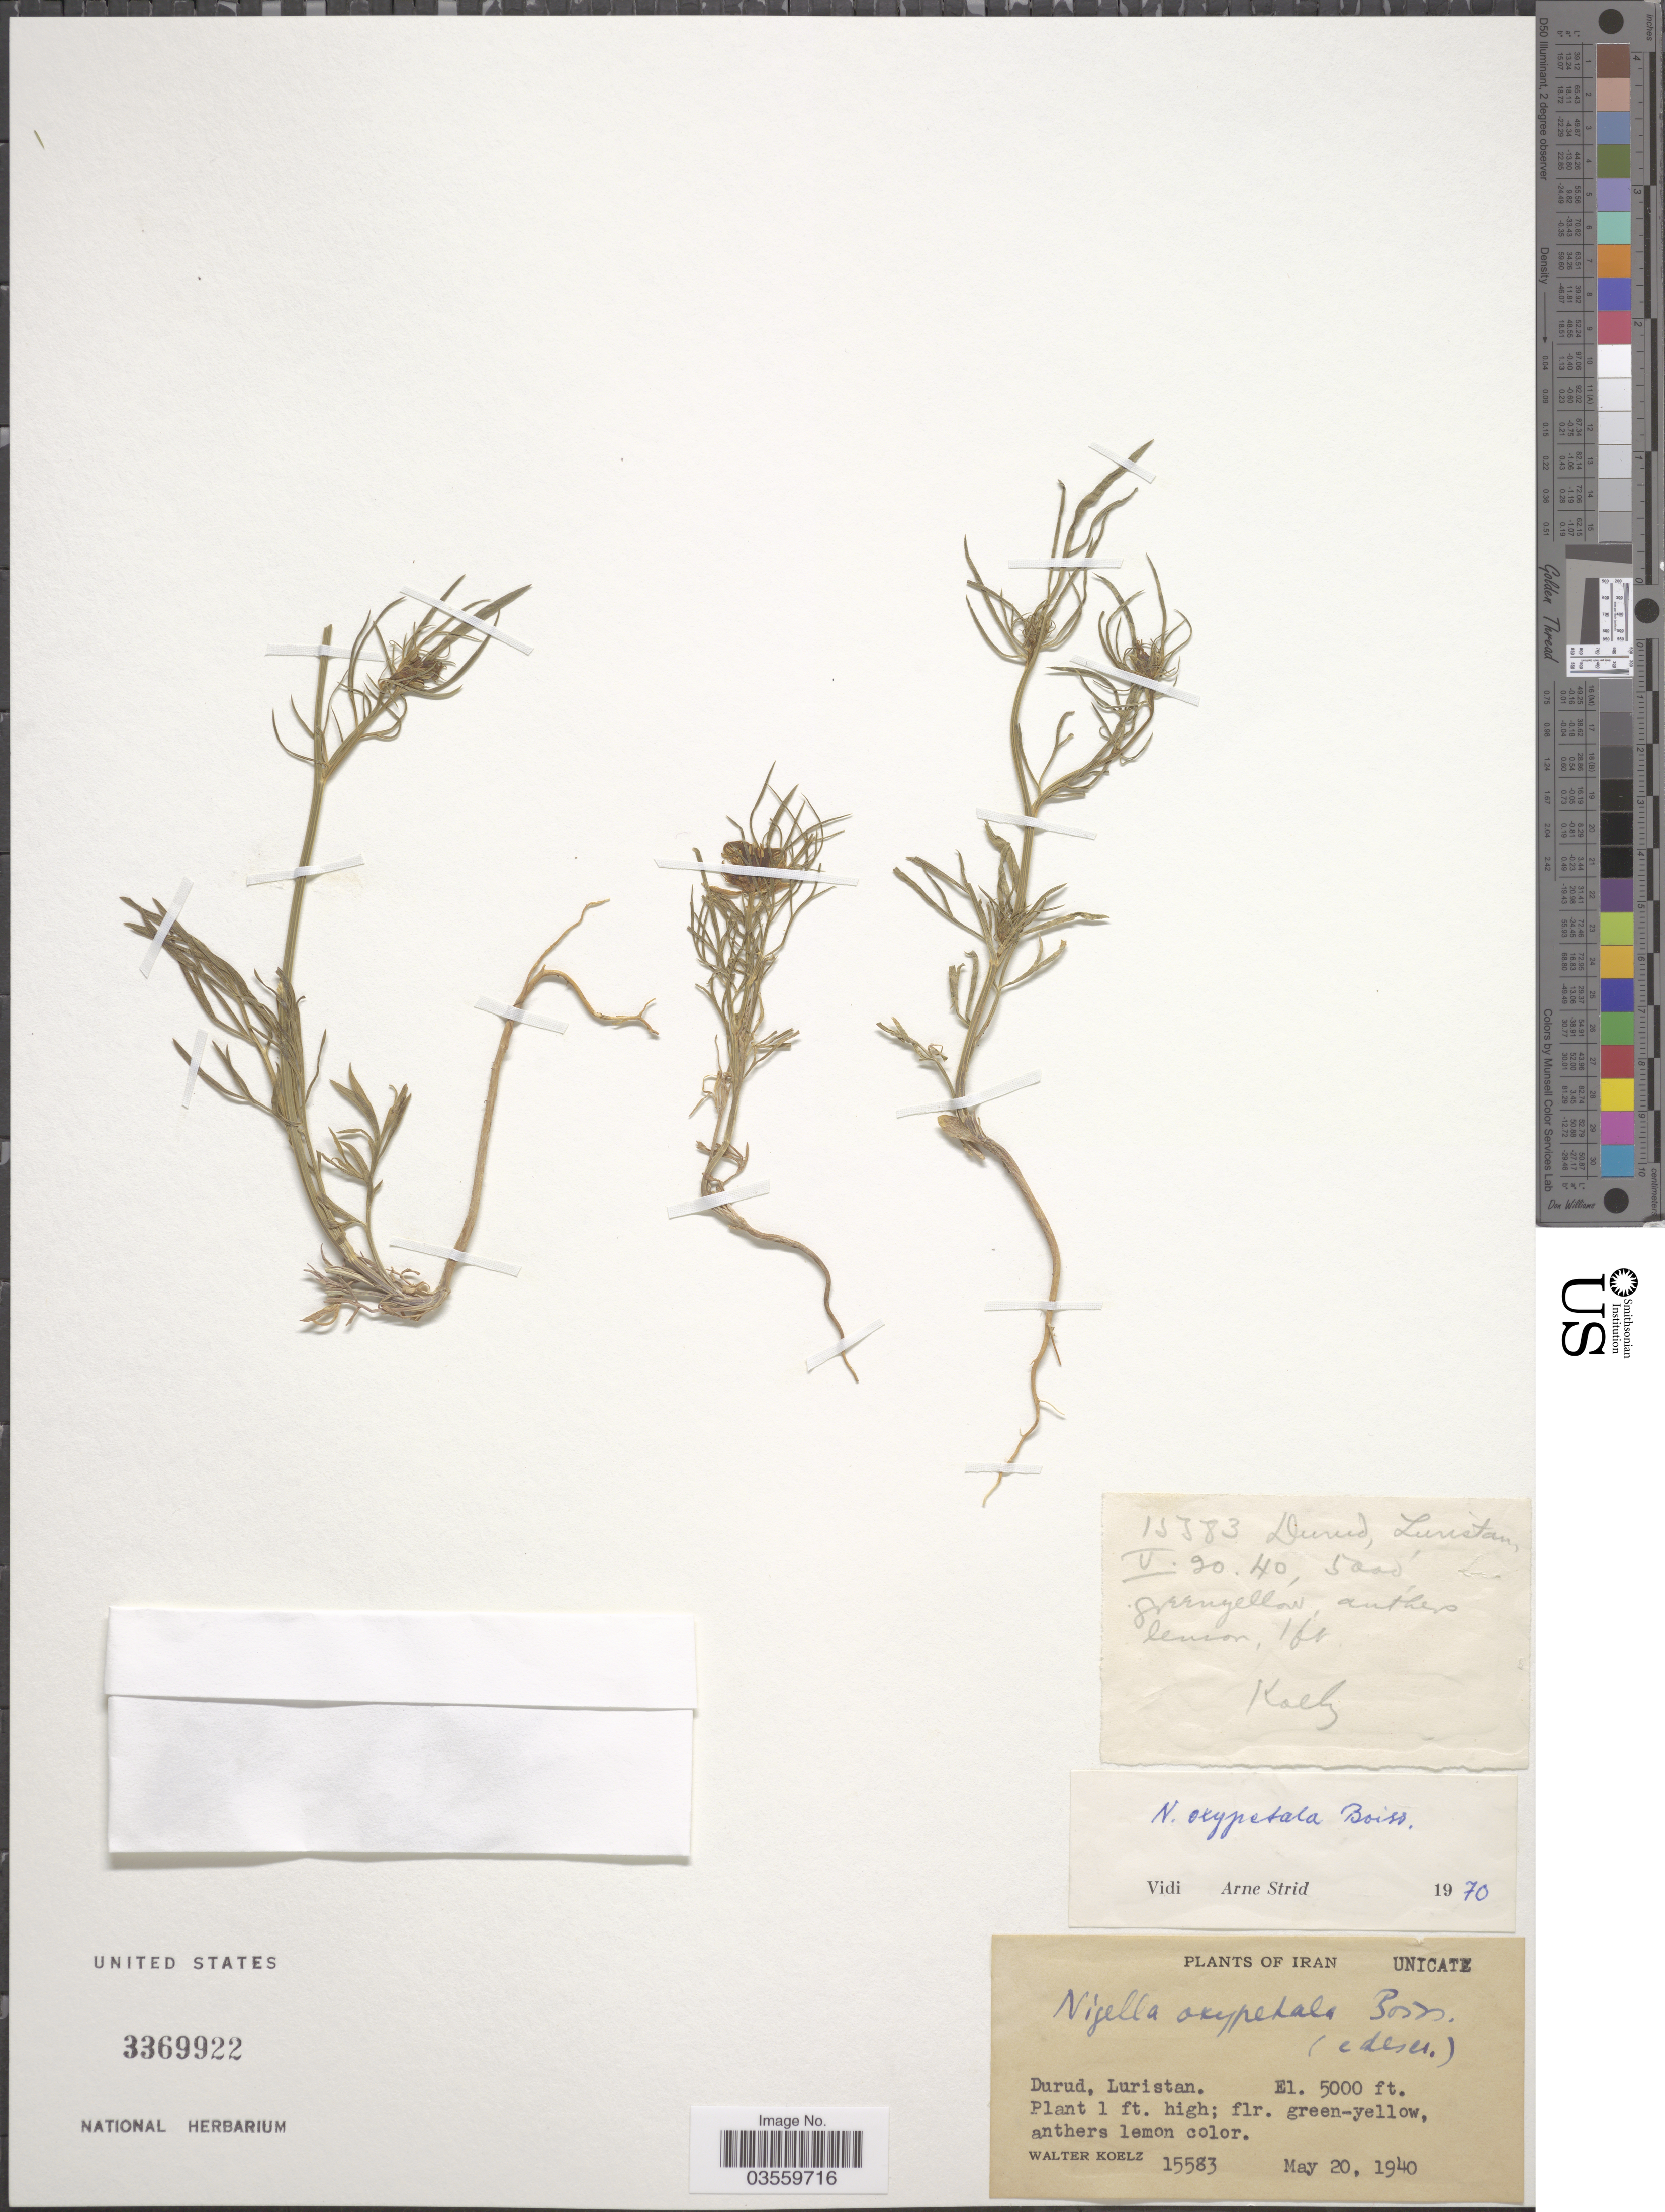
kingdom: Plantae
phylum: Tracheophyta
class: Magnoliopsida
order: Ranunculales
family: Ranunculaceae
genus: Nigella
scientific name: Nigella oxypetala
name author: Boiss.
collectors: W. N. Koelz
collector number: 15583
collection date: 1940-05-20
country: Iran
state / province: Lorestan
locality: Durud, Luristan.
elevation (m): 1524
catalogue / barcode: US 3369922